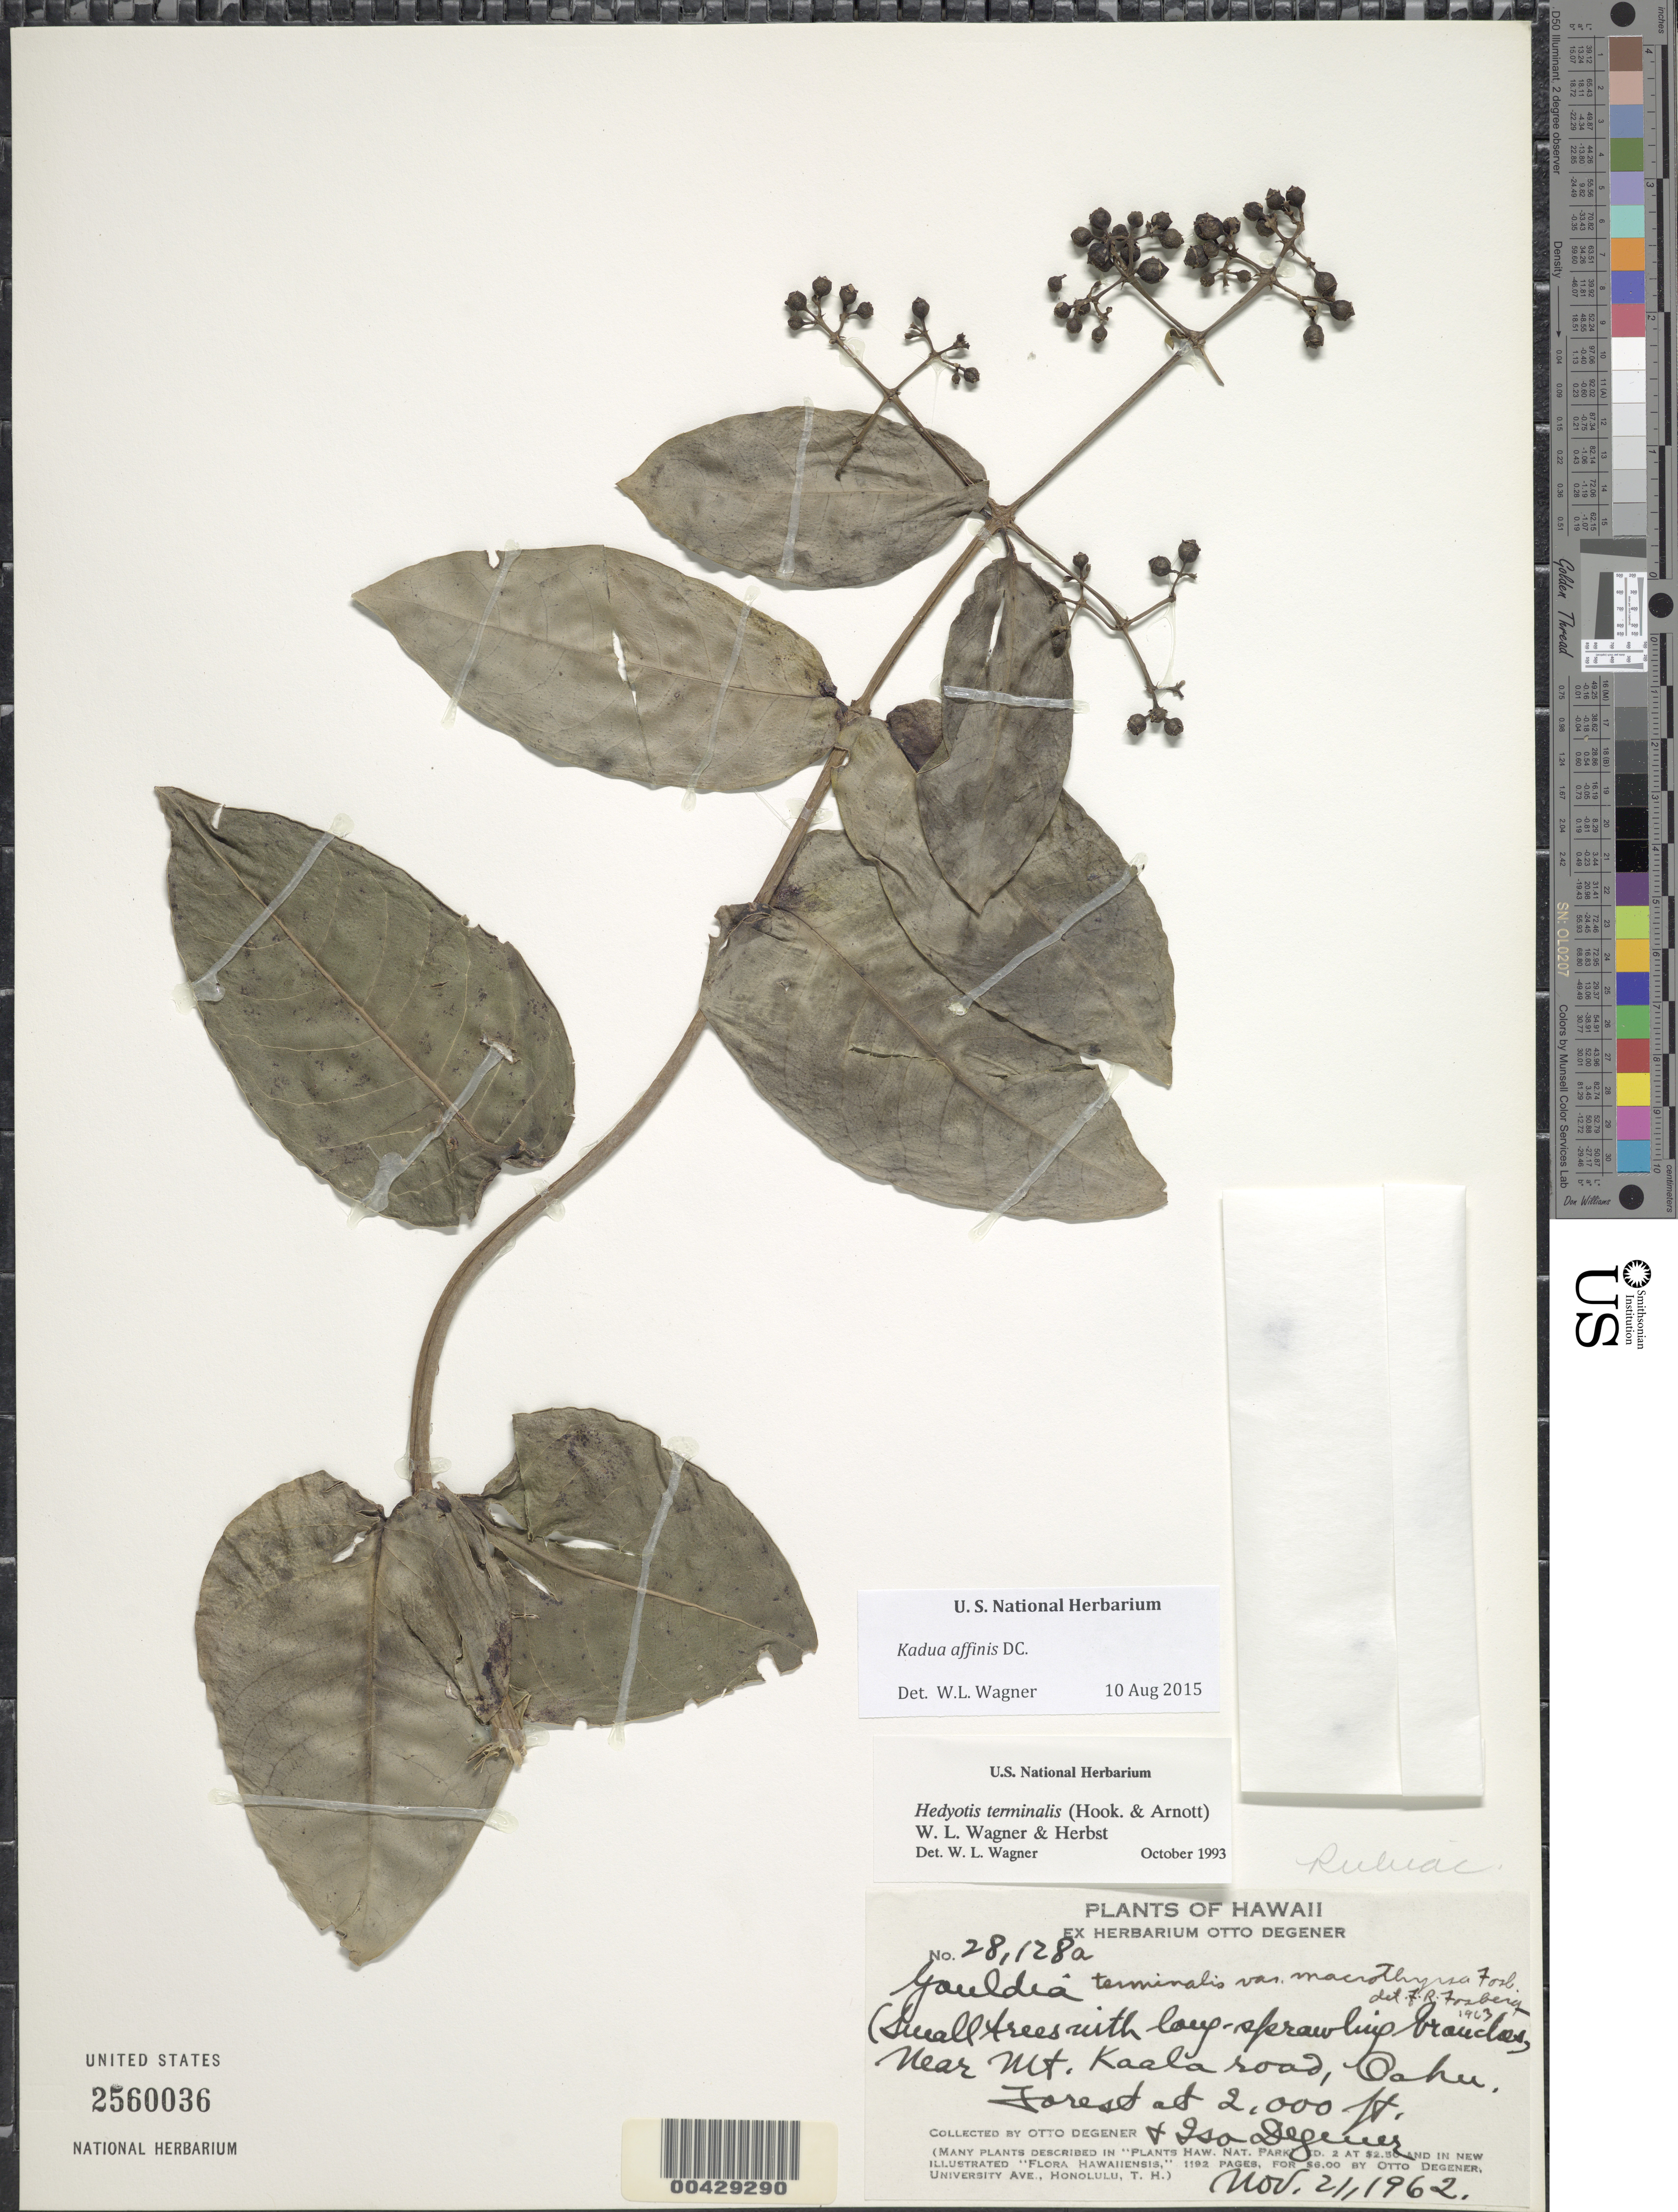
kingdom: Plantae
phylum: Tracheophyta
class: Magnoliopsida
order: Gentianales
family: Rubiaceae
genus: Kadua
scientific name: Kadua affinis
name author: DC.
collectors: O. Degener & I. Degener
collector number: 28128a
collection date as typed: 21 Nov 1962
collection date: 1962-11-21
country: United States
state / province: Hawaii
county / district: Honolulu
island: Oahu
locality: Near Mt. Kaala Road.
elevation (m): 610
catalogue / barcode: US 2560036